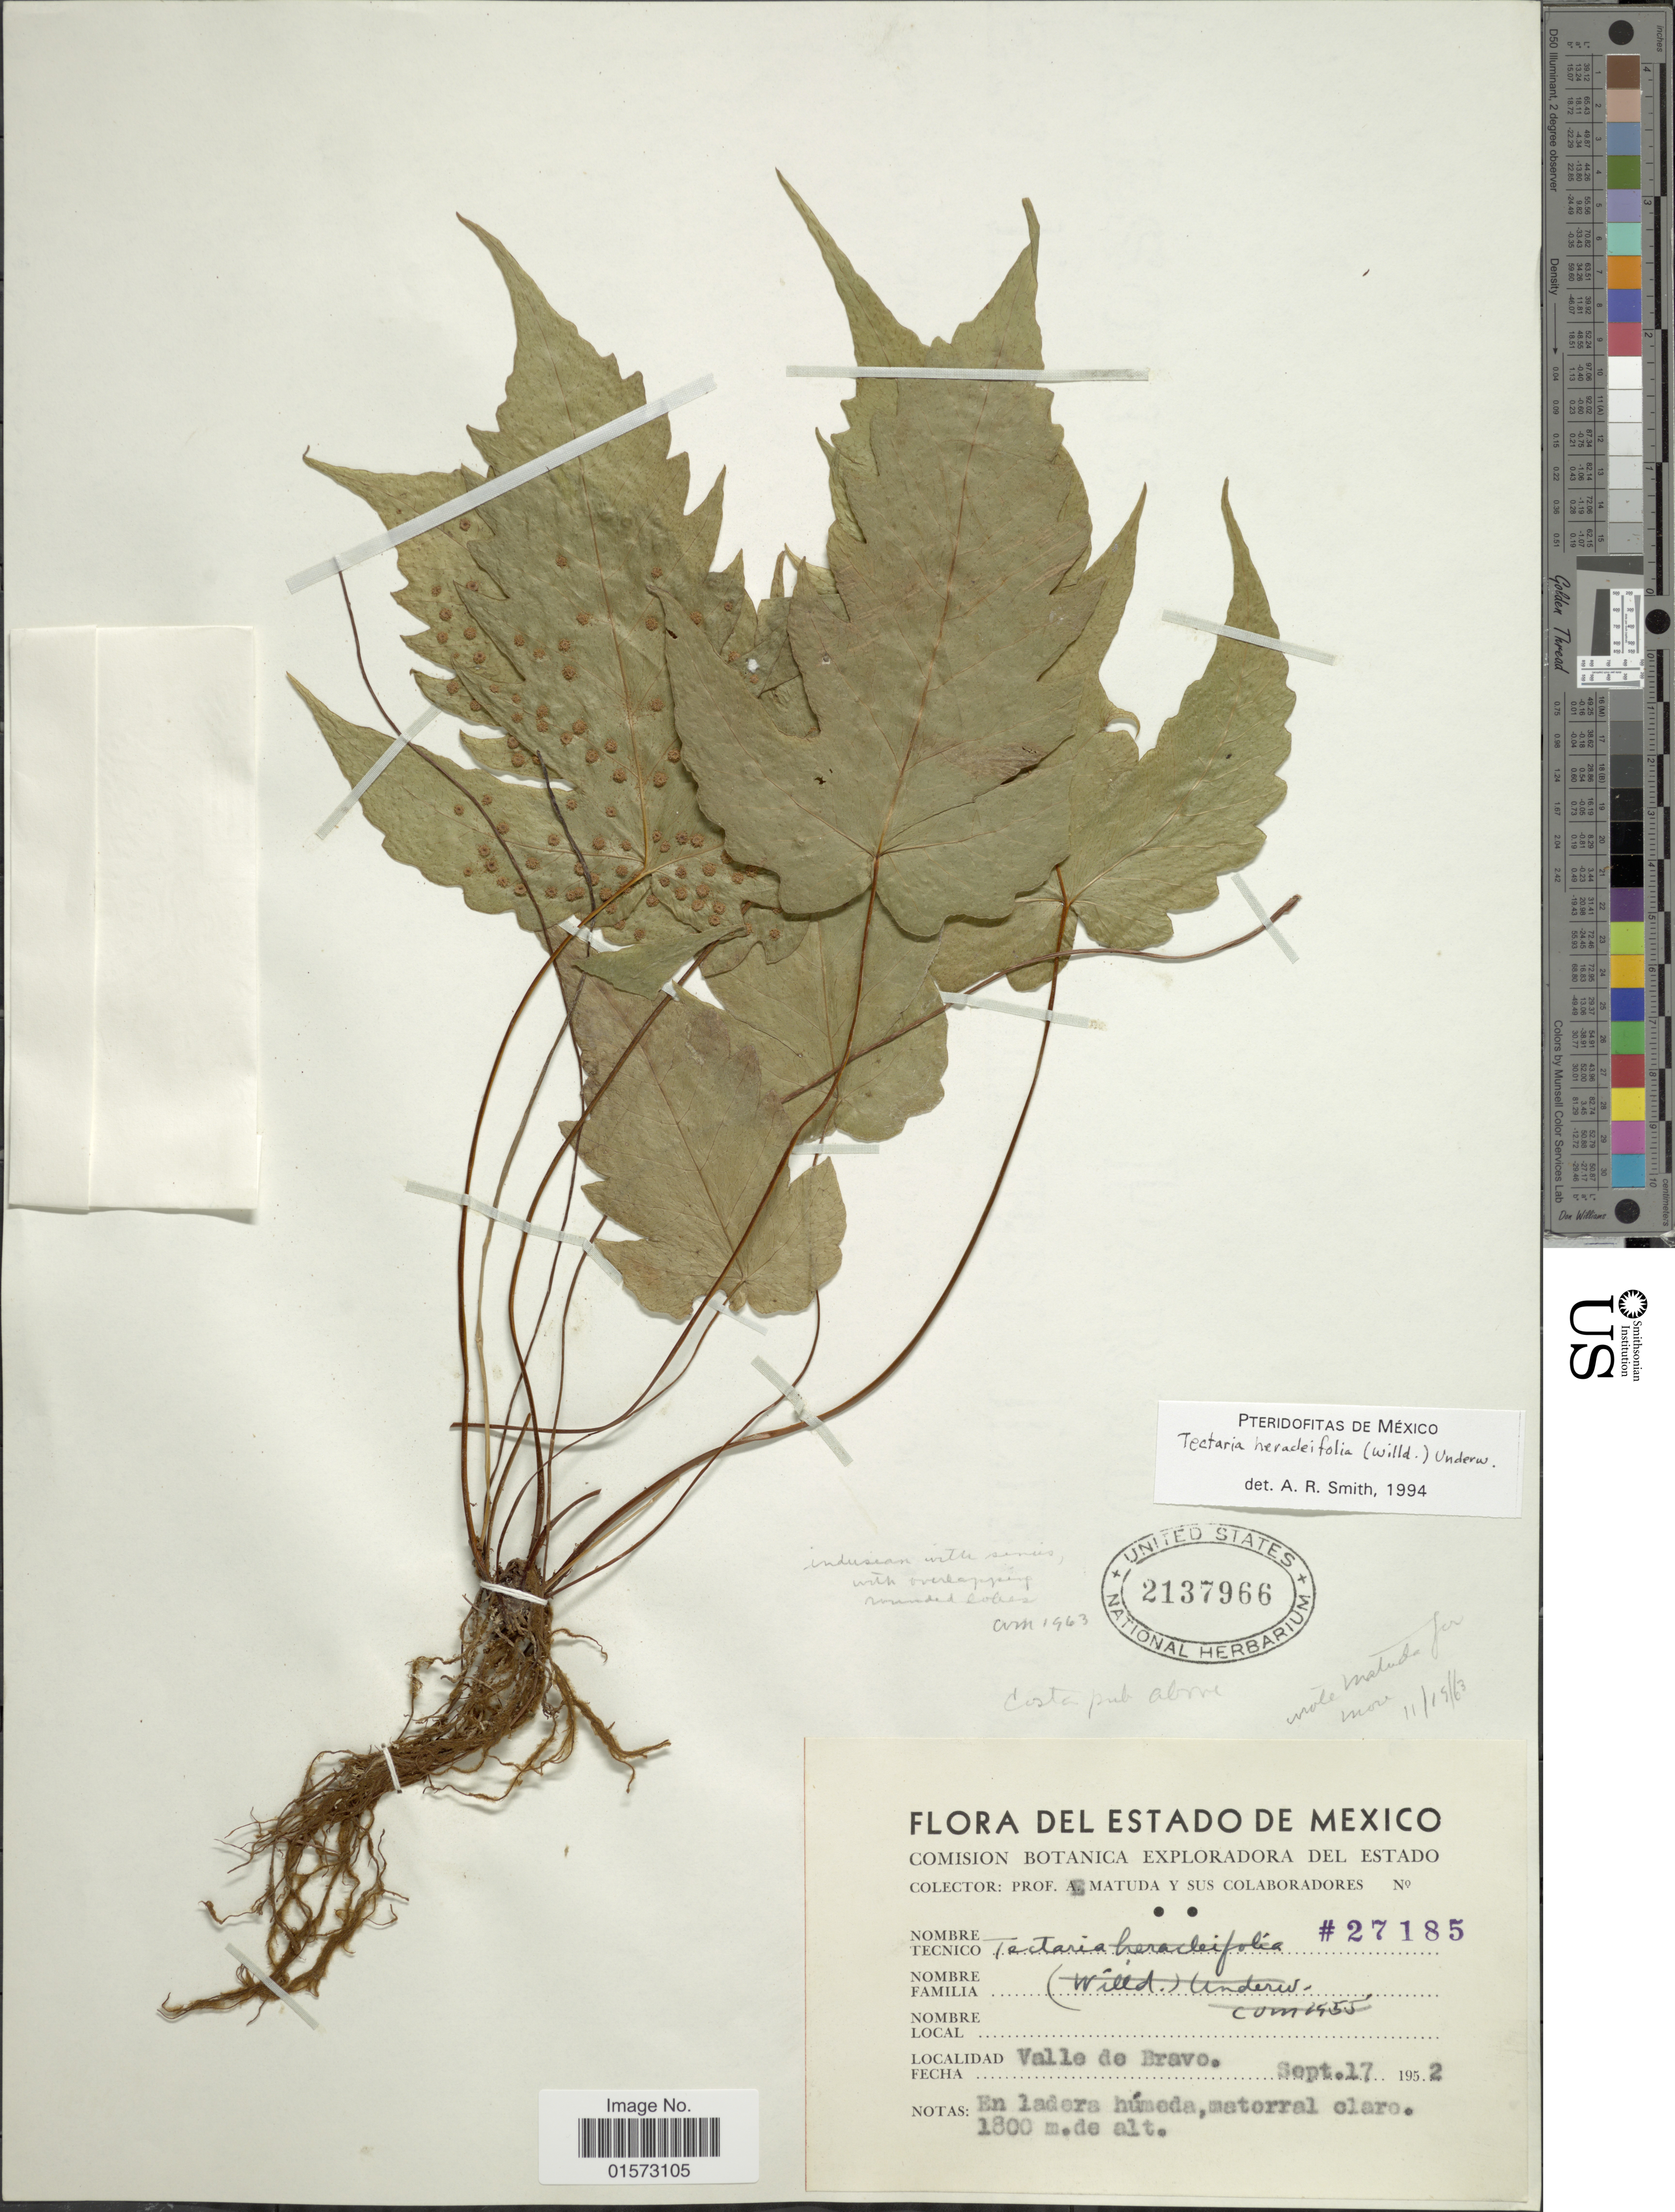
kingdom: Plantae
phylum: Tracheophyta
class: Polypodiopsida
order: Polypodiales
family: Tectariaceae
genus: Tectaria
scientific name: Tectaria heracleifolia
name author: (Willd.) Underw.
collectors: -. Matuda & et al.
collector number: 27185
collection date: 1952-09-17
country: Mexico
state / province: México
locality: Valle de Bravo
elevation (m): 1800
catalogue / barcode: US 2137966